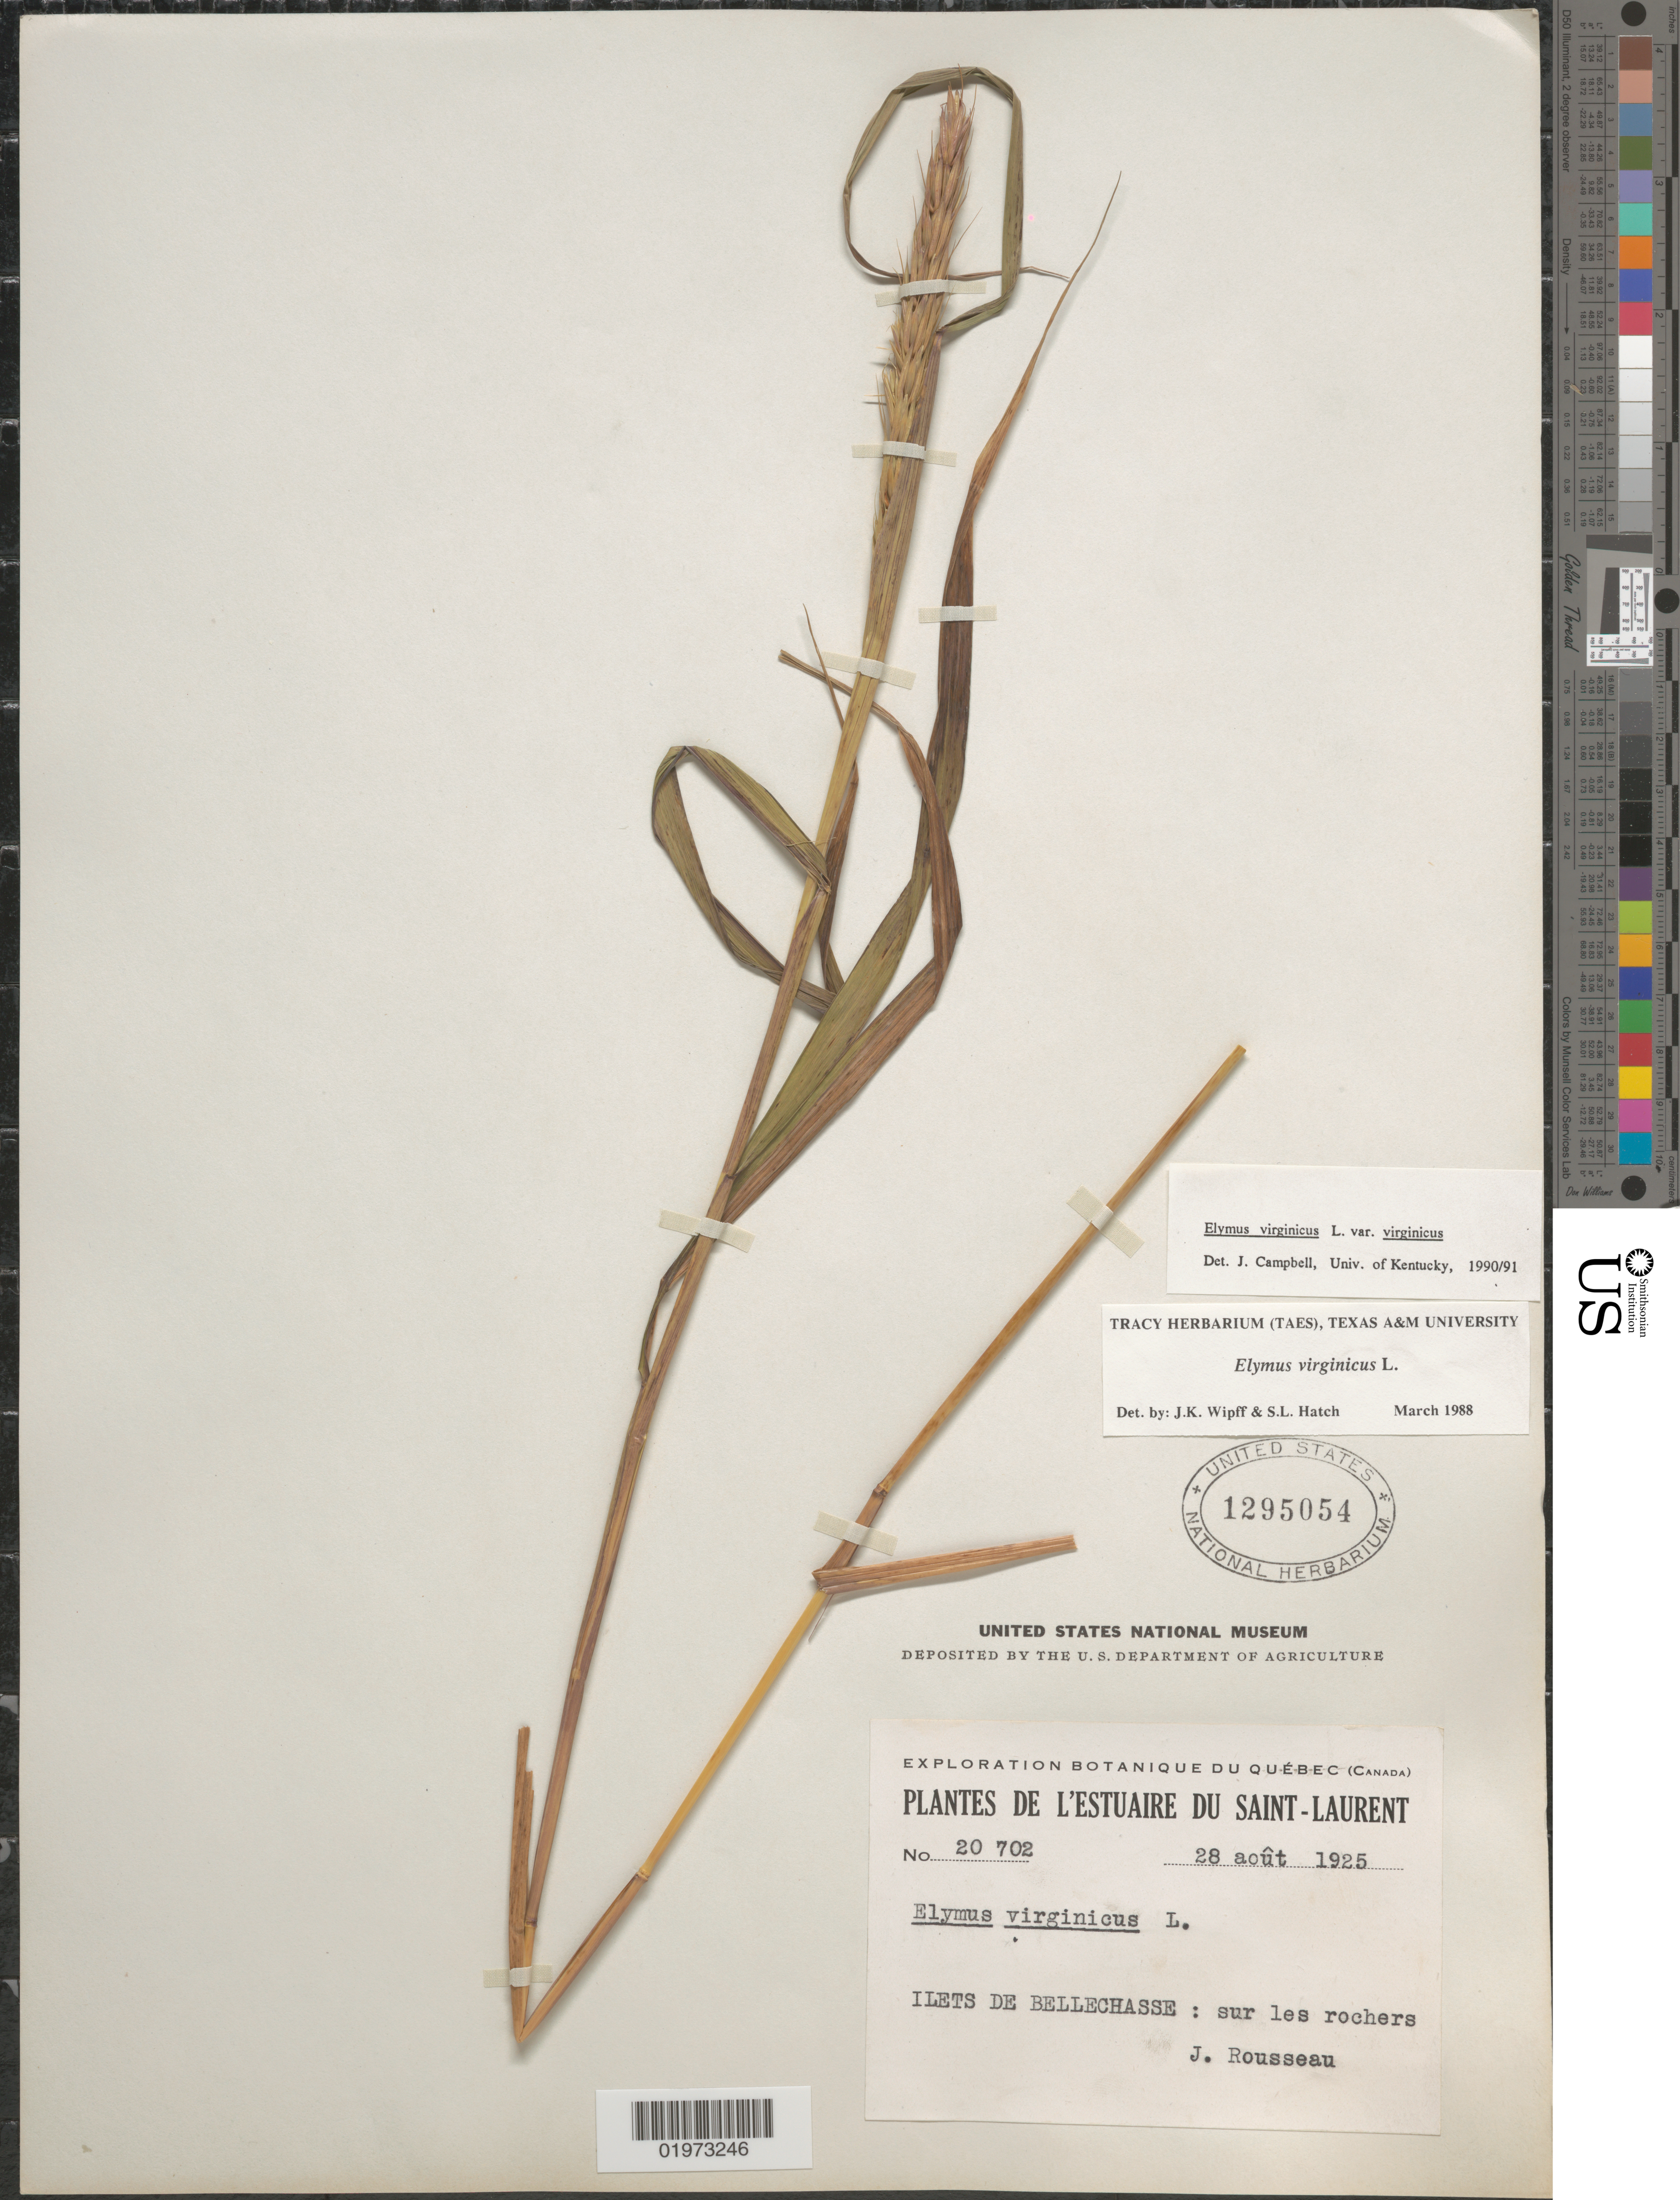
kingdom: Plantae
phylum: Tracheophyta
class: Liliopsida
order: Poales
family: Poaceae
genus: Elymus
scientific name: Elymus virginicus var. virginicus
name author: L.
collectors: J. Rousseau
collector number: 20702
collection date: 1925-08-28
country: Canada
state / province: Quebec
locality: L'Estuaire Du Saint-Laurent. Ilets De Bellechasse: sur les rochers.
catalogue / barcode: US 1295054